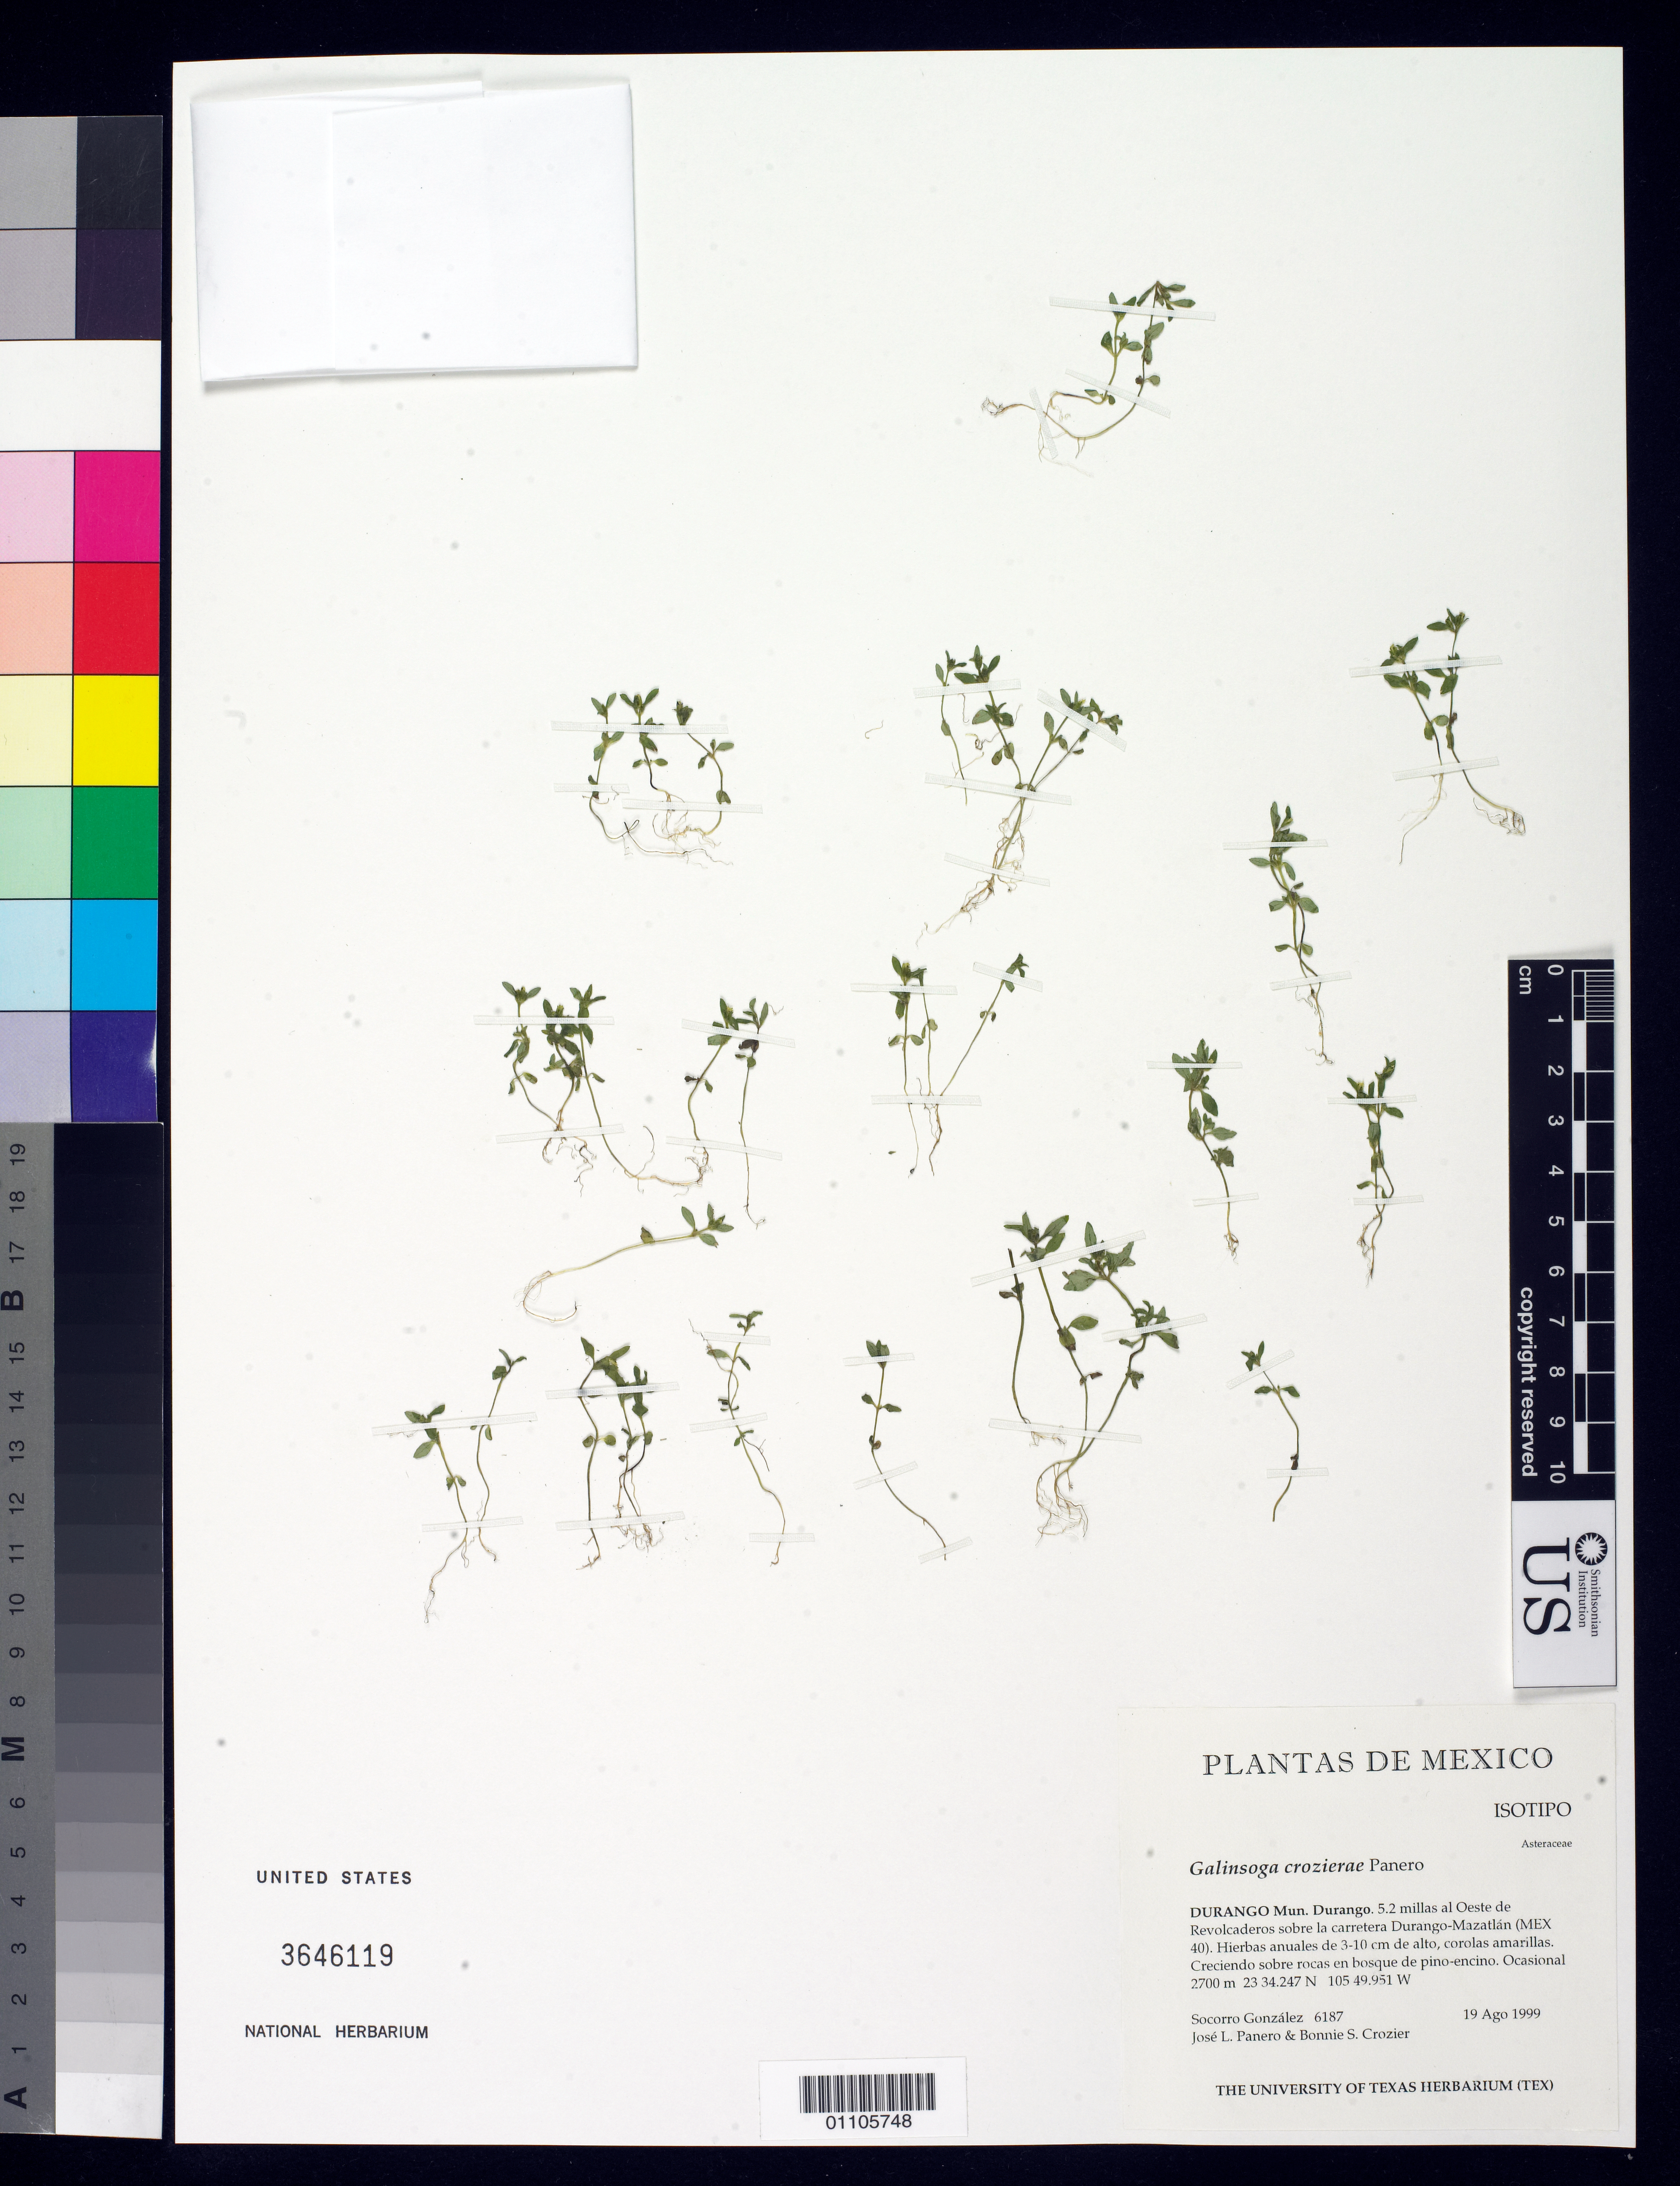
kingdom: Plantae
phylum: Tracheophyta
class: Magnoliopsida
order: Asterales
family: Asteraceae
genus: Galinsoga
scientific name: Galinsoga crozierae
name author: Panero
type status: Isotype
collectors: M. S. González-Elizondo, J. L. Panero & B. Crozier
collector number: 6187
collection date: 1999-08-19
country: Mexico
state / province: Durango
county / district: Durango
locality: Durango, Mun. Durango. 5.2 millas al Oeste de Revolcaderos sobre la carretera Durango-Mazatlán (MEX 40).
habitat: Creciendo sobre rocas en bosque de pino-encino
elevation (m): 2700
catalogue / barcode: US 3646119